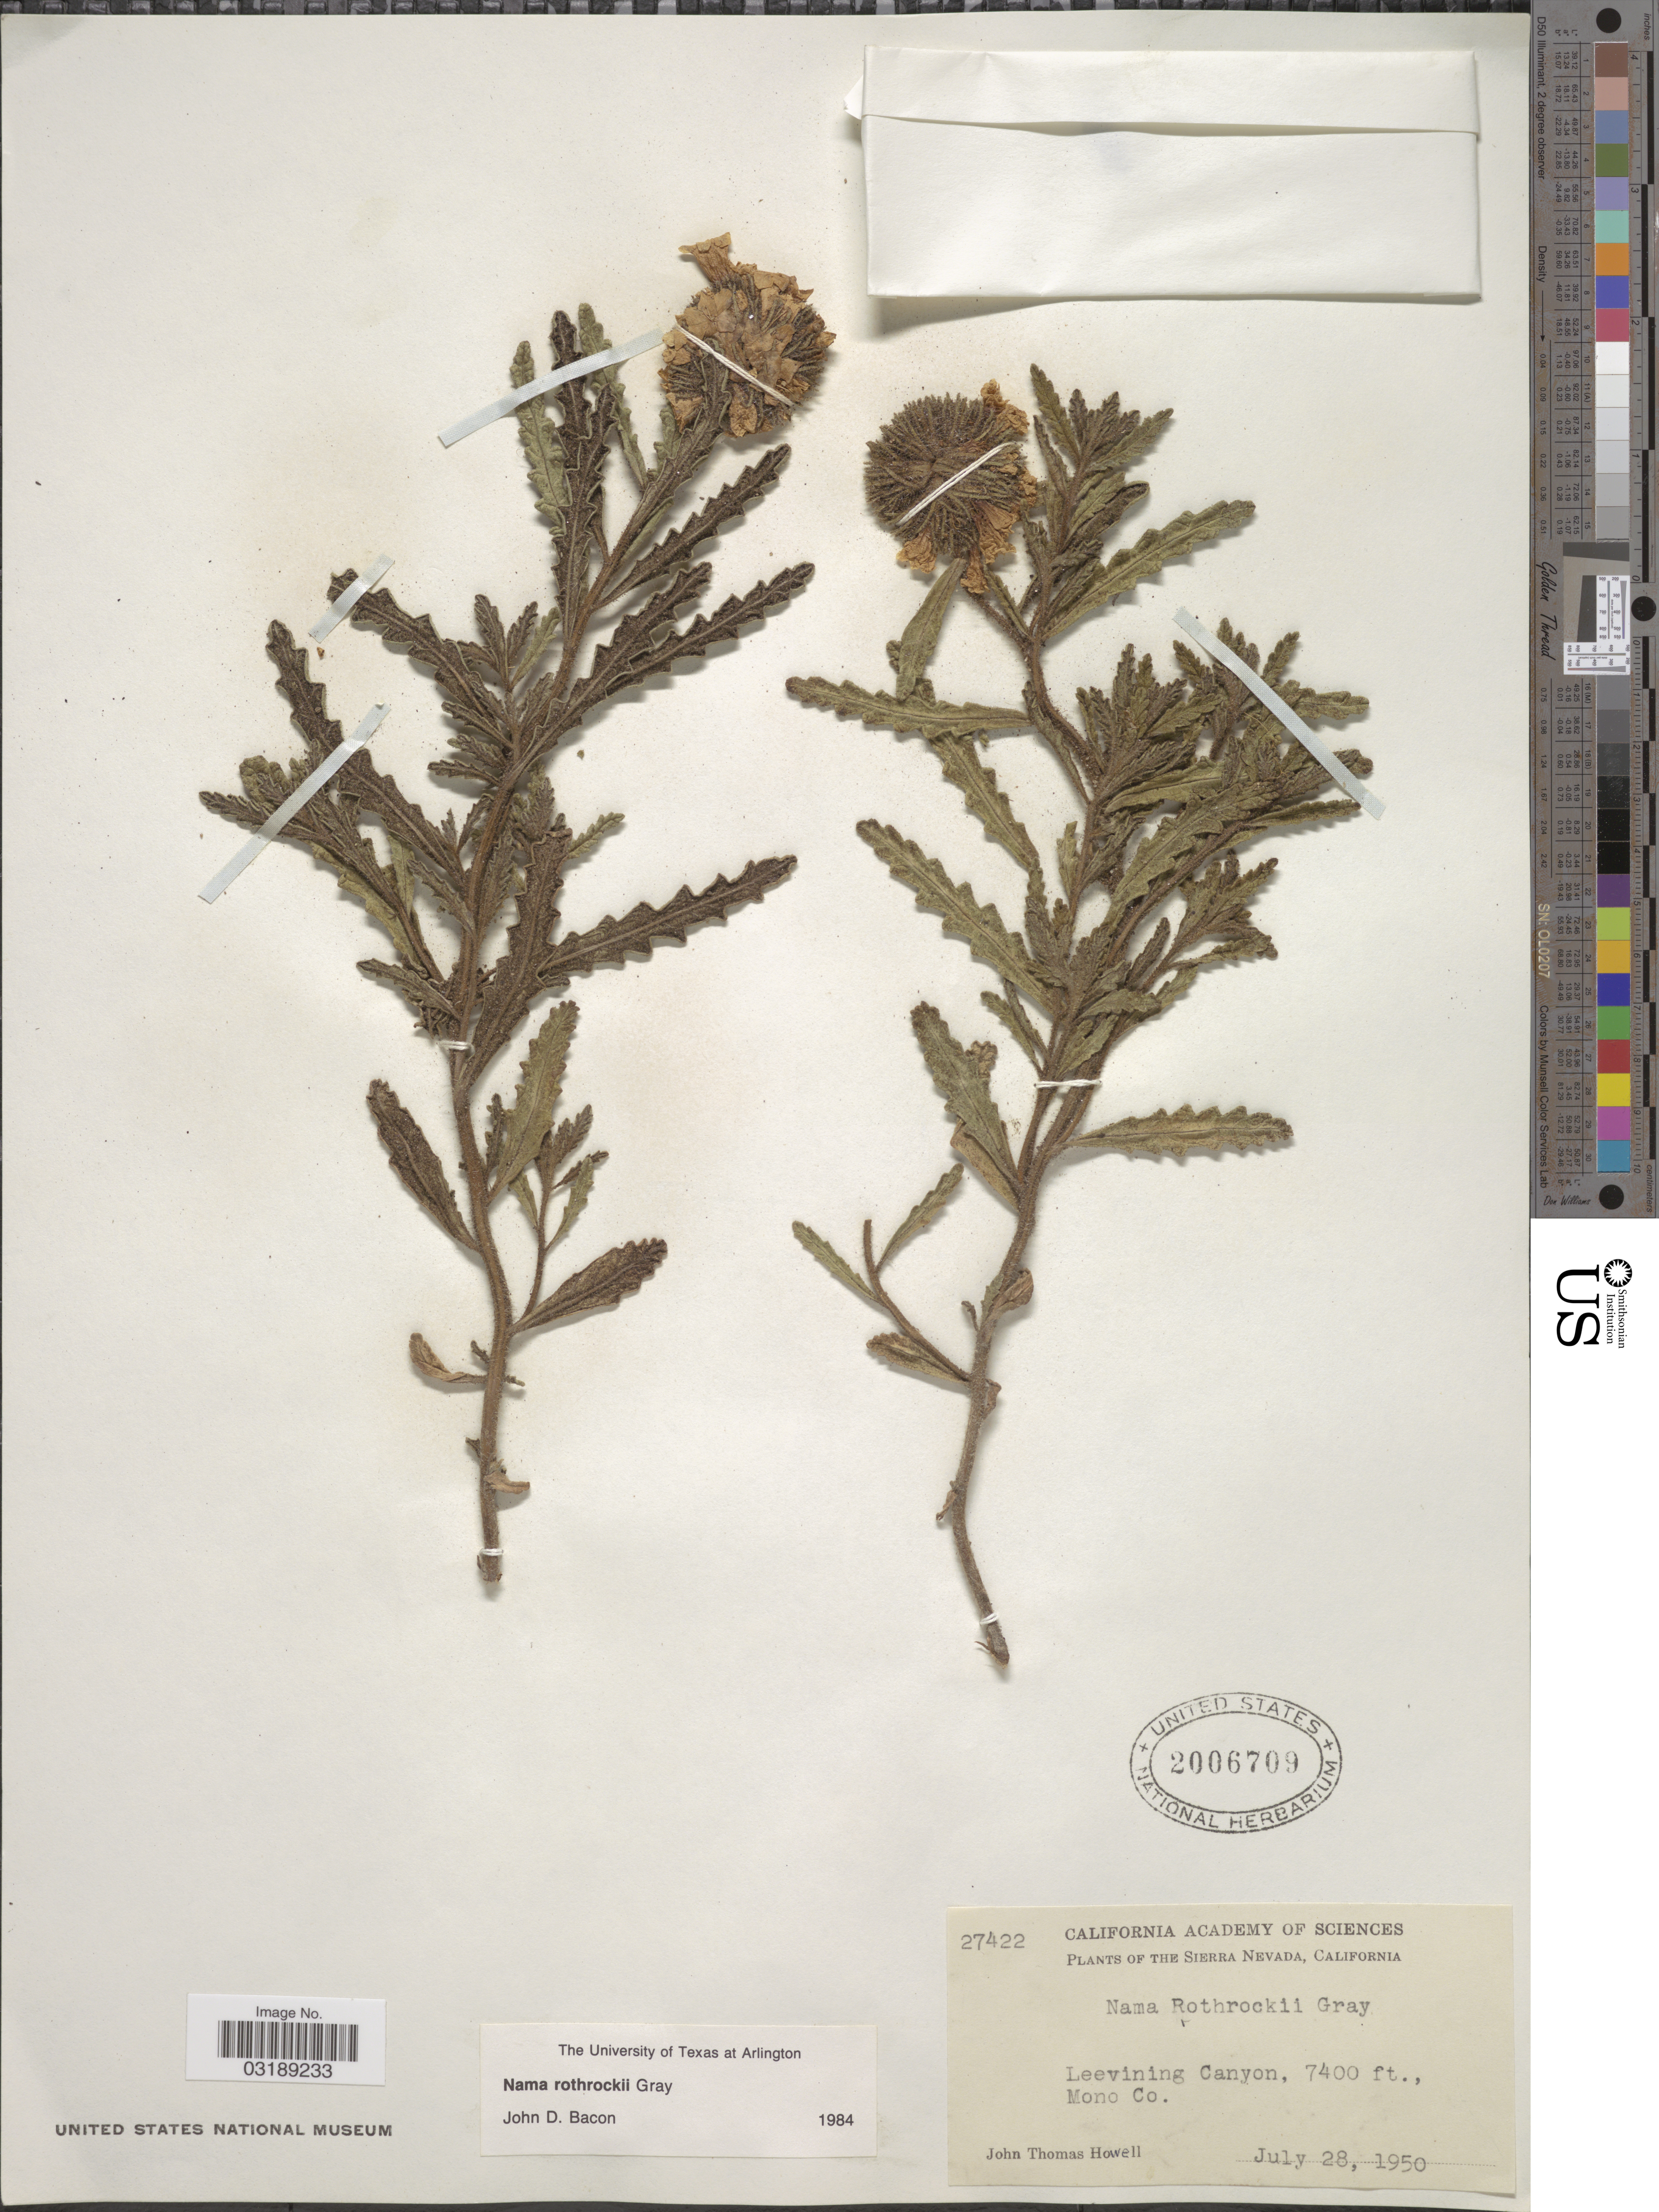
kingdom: Plantae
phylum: Tracheophyta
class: Magnoliopsida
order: Boraginales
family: Namaceae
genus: Nama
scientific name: Nama rothrockii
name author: A. Gray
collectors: J. T. Howell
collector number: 27422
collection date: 1950-07-28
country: United States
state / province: California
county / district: Mono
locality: The Sierra Nevada, California, Leevining Canyon, Mono Co.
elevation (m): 2256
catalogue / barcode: US 2006709